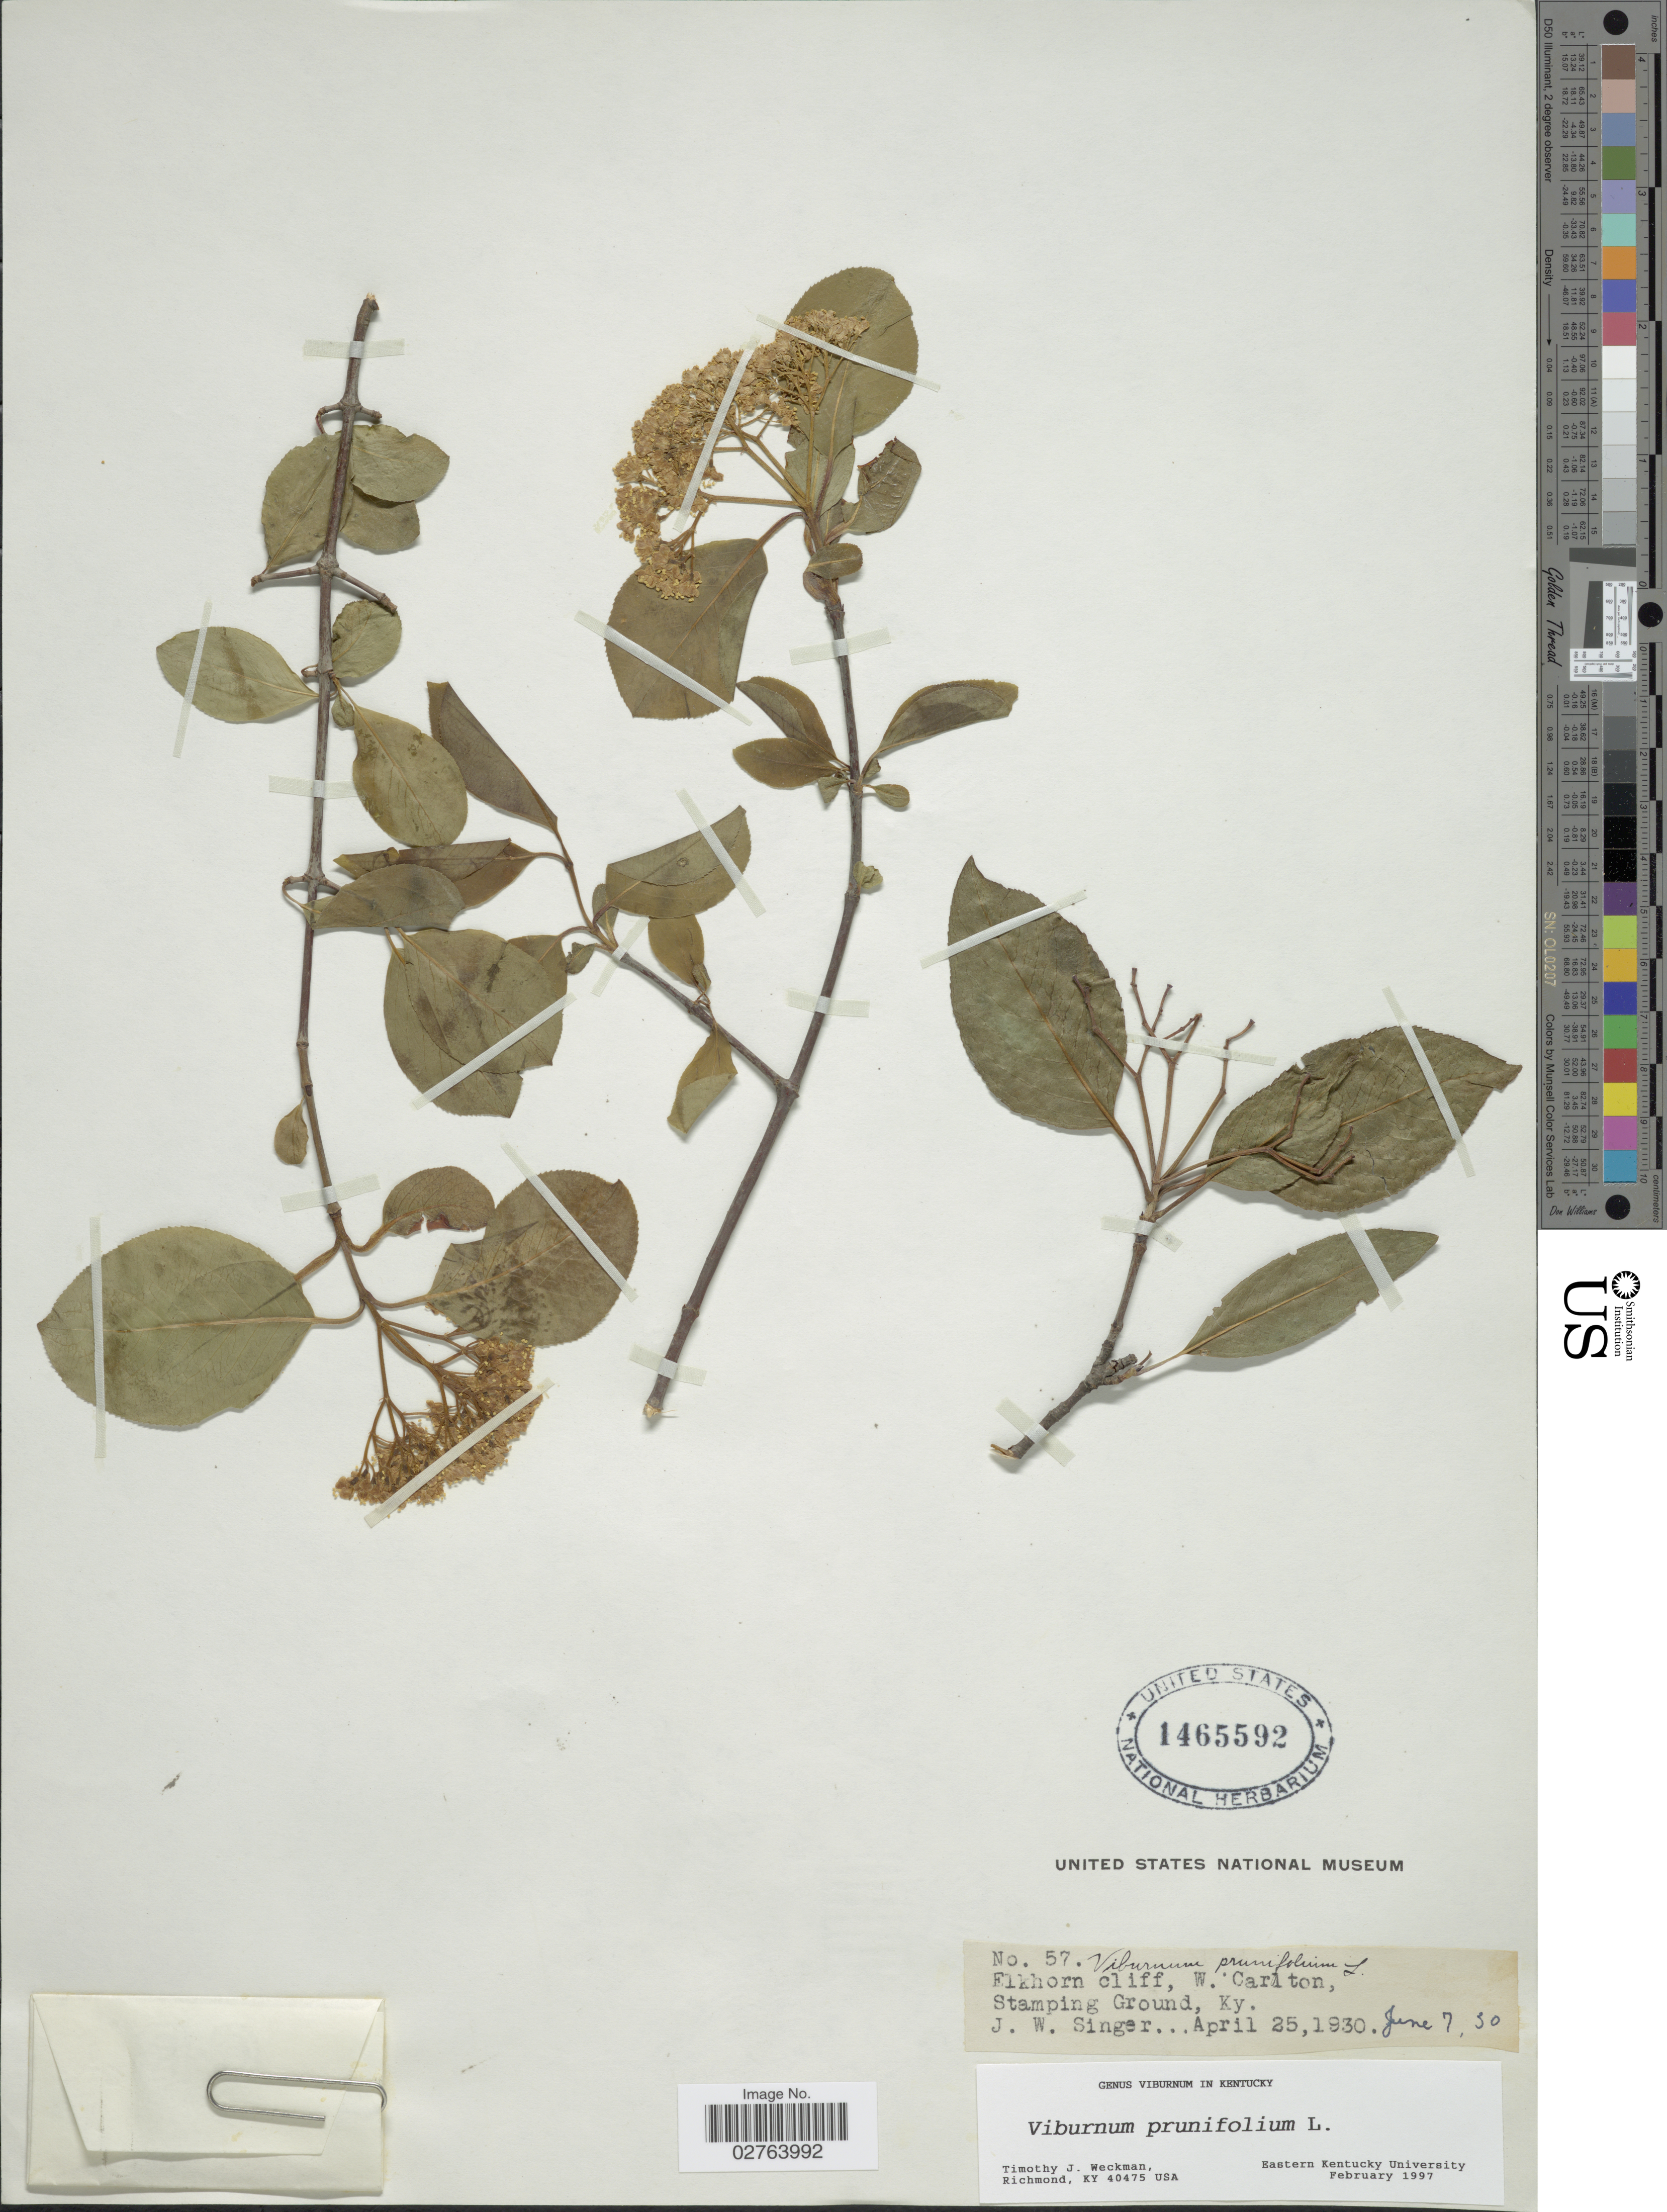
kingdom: Plantae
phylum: Tracheophyta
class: Magnoliopsida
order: Dipsacales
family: Viburnaceae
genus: Viburnum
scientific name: Viburnum prunifolium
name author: L.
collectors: J. EW. Singer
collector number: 57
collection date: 1930-04-25/1930-06-07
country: United States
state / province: Kentucky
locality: Elkhorn cliff, W. Carlton, Stamping Ground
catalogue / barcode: US 1465592